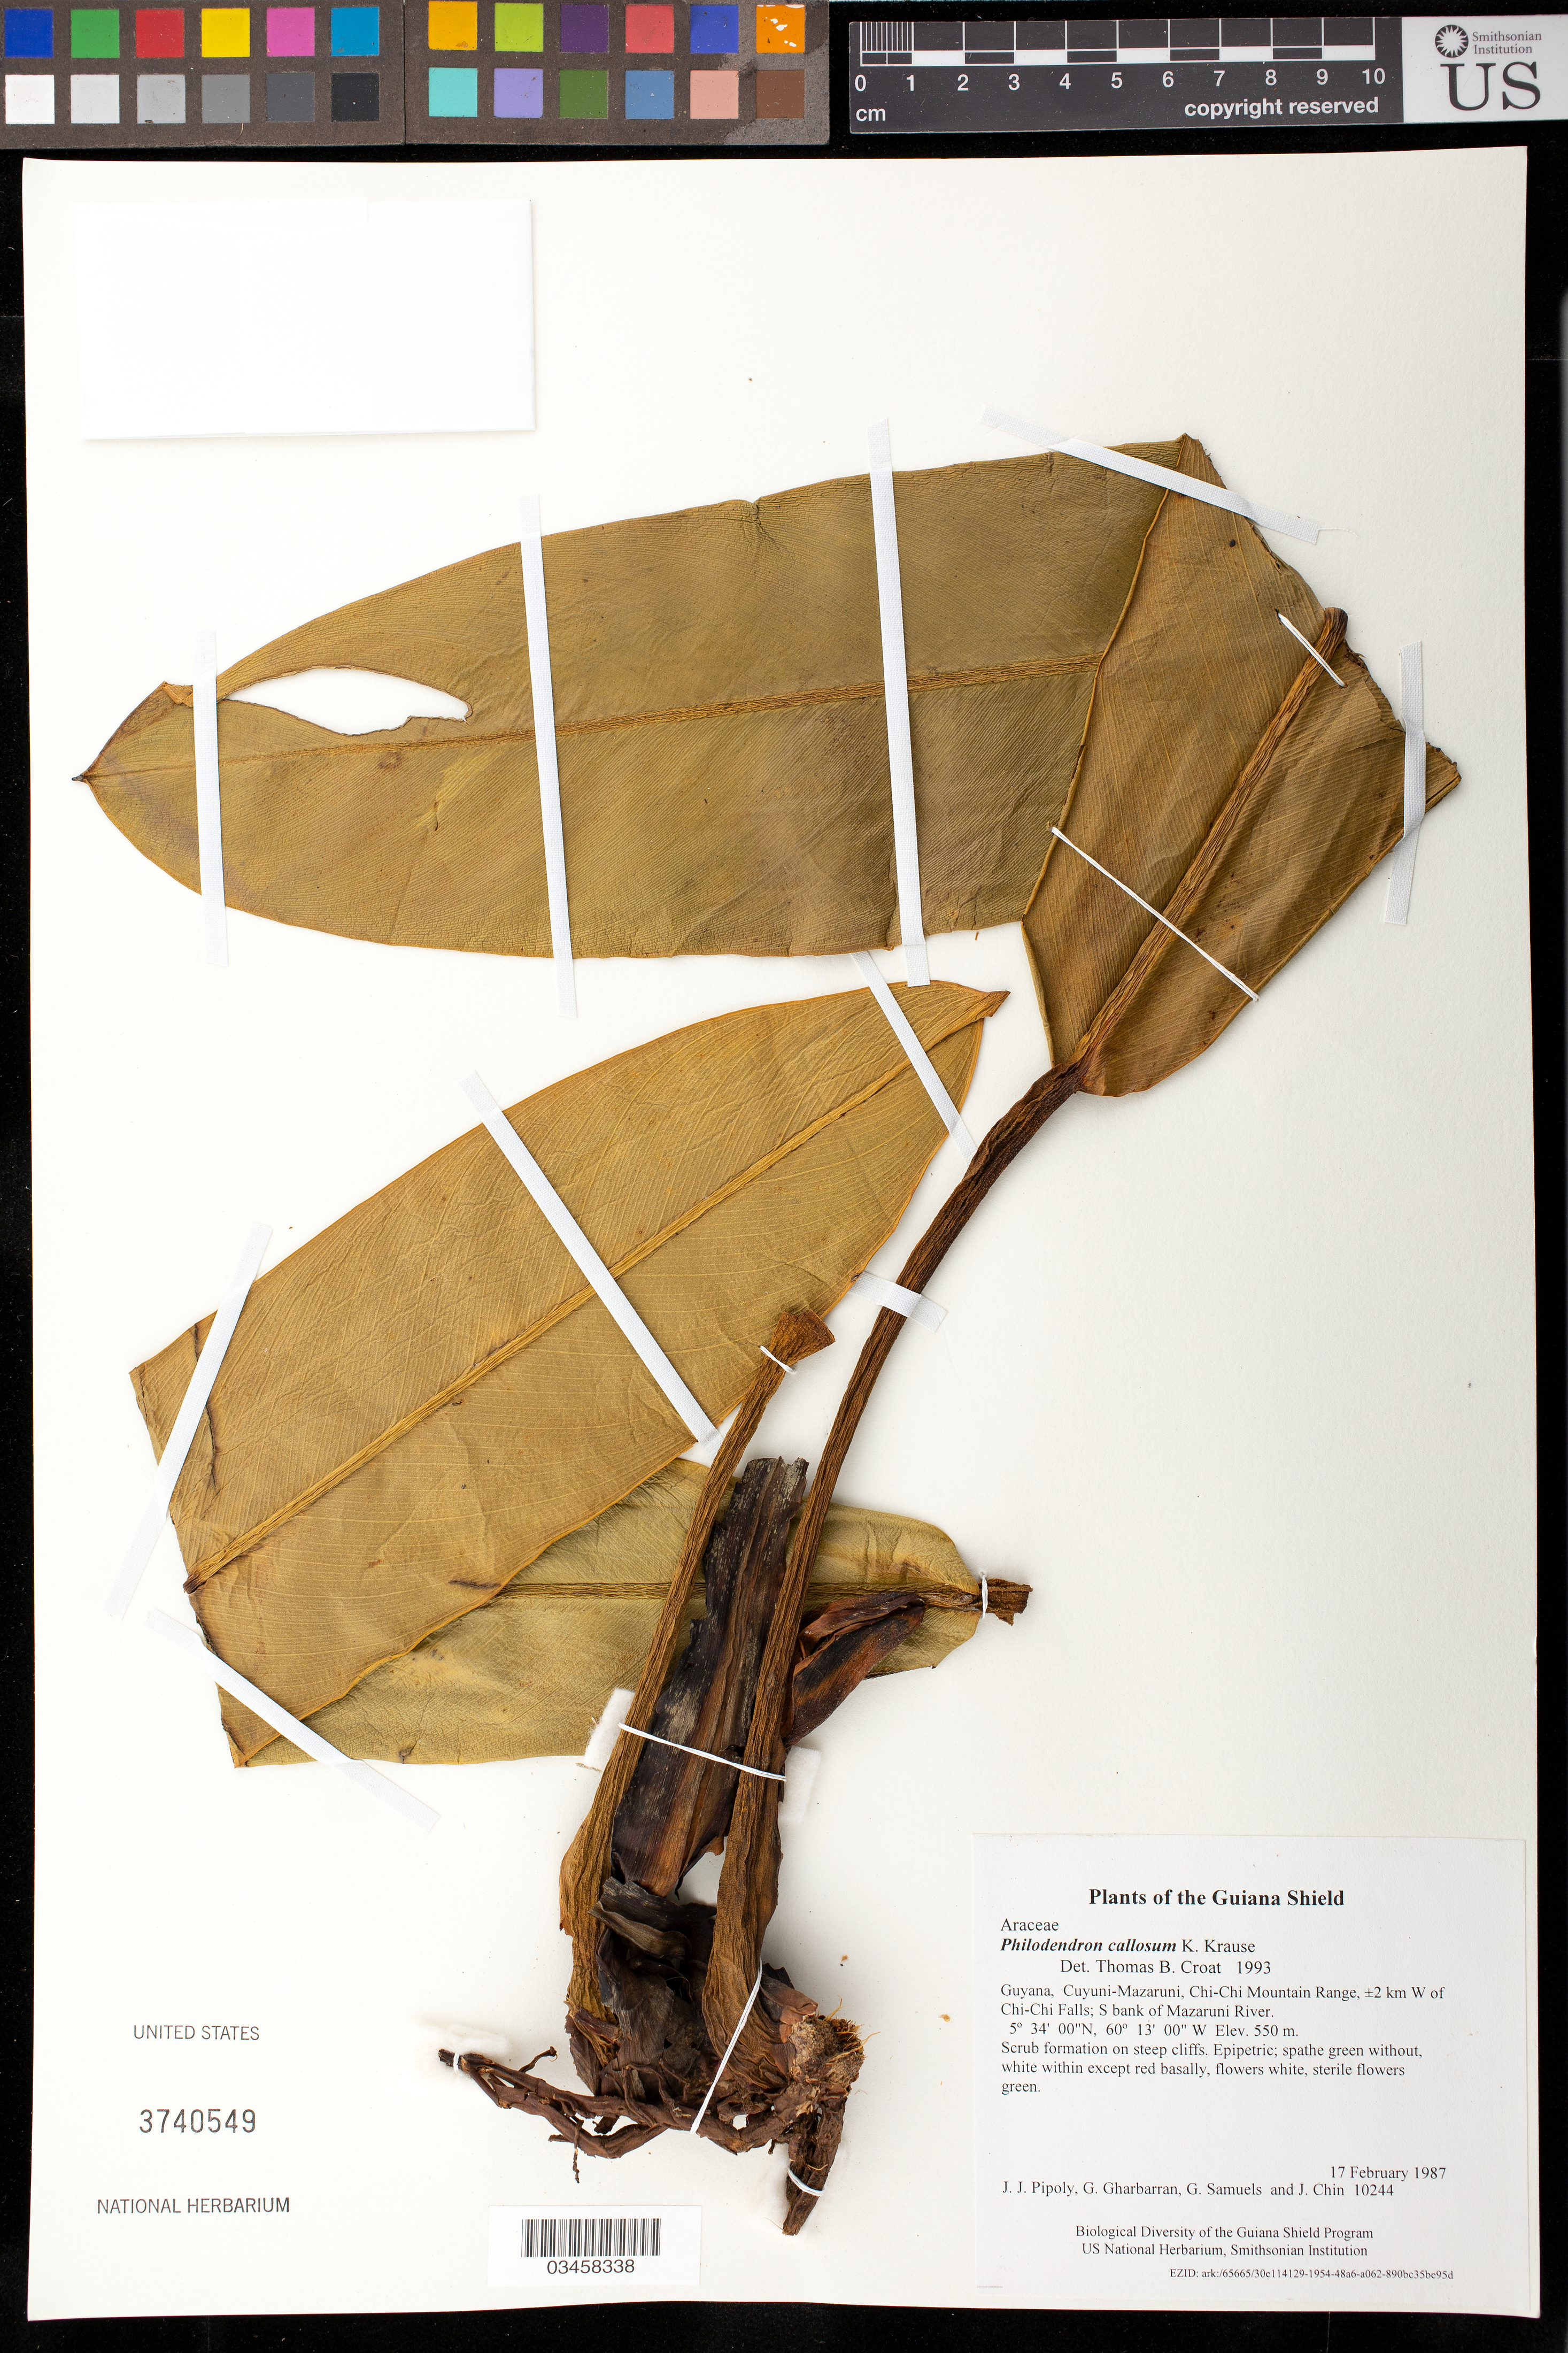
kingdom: Plantae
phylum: Tracheophyta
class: Liliopsida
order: Alismatales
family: Araceae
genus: Philodendron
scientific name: Philodendron callosum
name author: K. Krause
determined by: Croat, Thomas B., Missouri Botanical Garden (MO)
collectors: J. J. Pipoly, G. Gharbarran, G. Samuels & J. Chin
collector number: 10244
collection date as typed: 17 February 1987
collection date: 1987-02-17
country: Guyana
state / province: Cuyuni-Mazaruni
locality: Chi-Chi Mountain Range, ±2 km W of Chi-Chi Falls; S bank of Mazaruni River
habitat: Scrub formation on steep cliffs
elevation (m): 550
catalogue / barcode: US 3740549